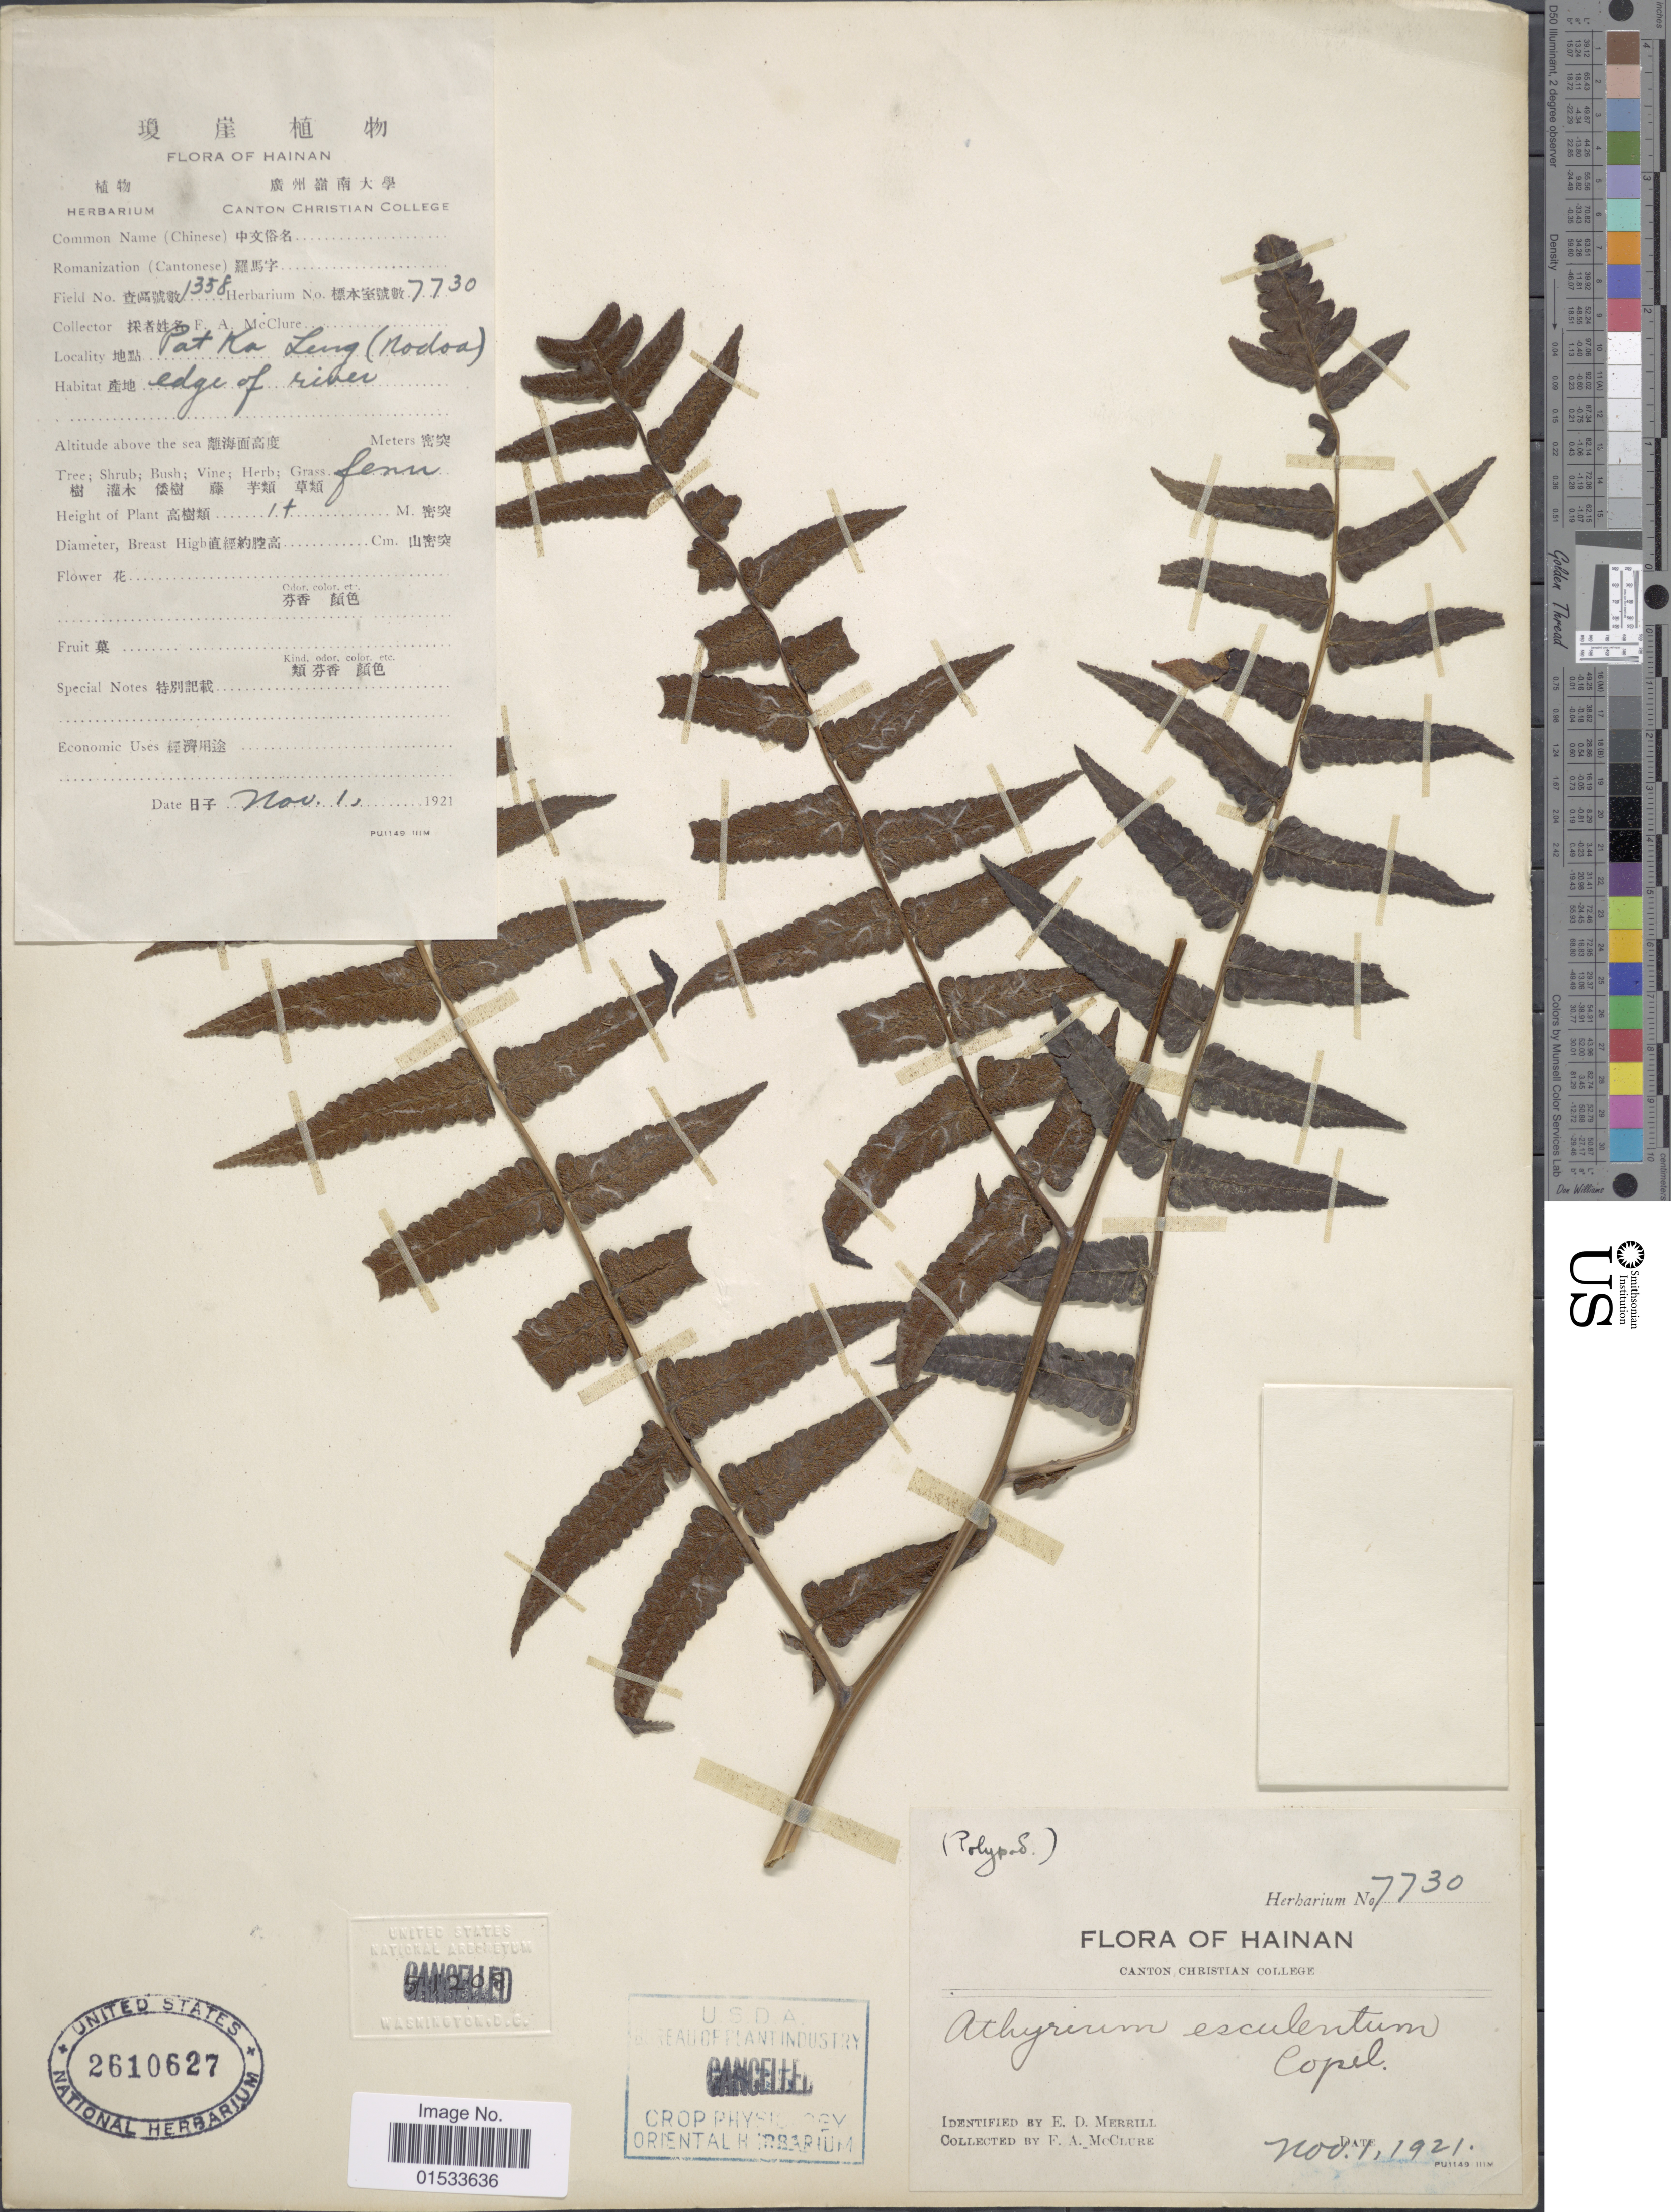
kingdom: Plantae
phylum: Tracheophyta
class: Polypodiopsida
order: Polypodiales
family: Athyriaceae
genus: Diplazium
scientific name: Diplazium esculentum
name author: (Retz.) Sw.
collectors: F. A. McClure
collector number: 7730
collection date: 1921-11-01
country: China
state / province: Hainan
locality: Pat Ka Lung (Nudoa)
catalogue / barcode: US 2610627